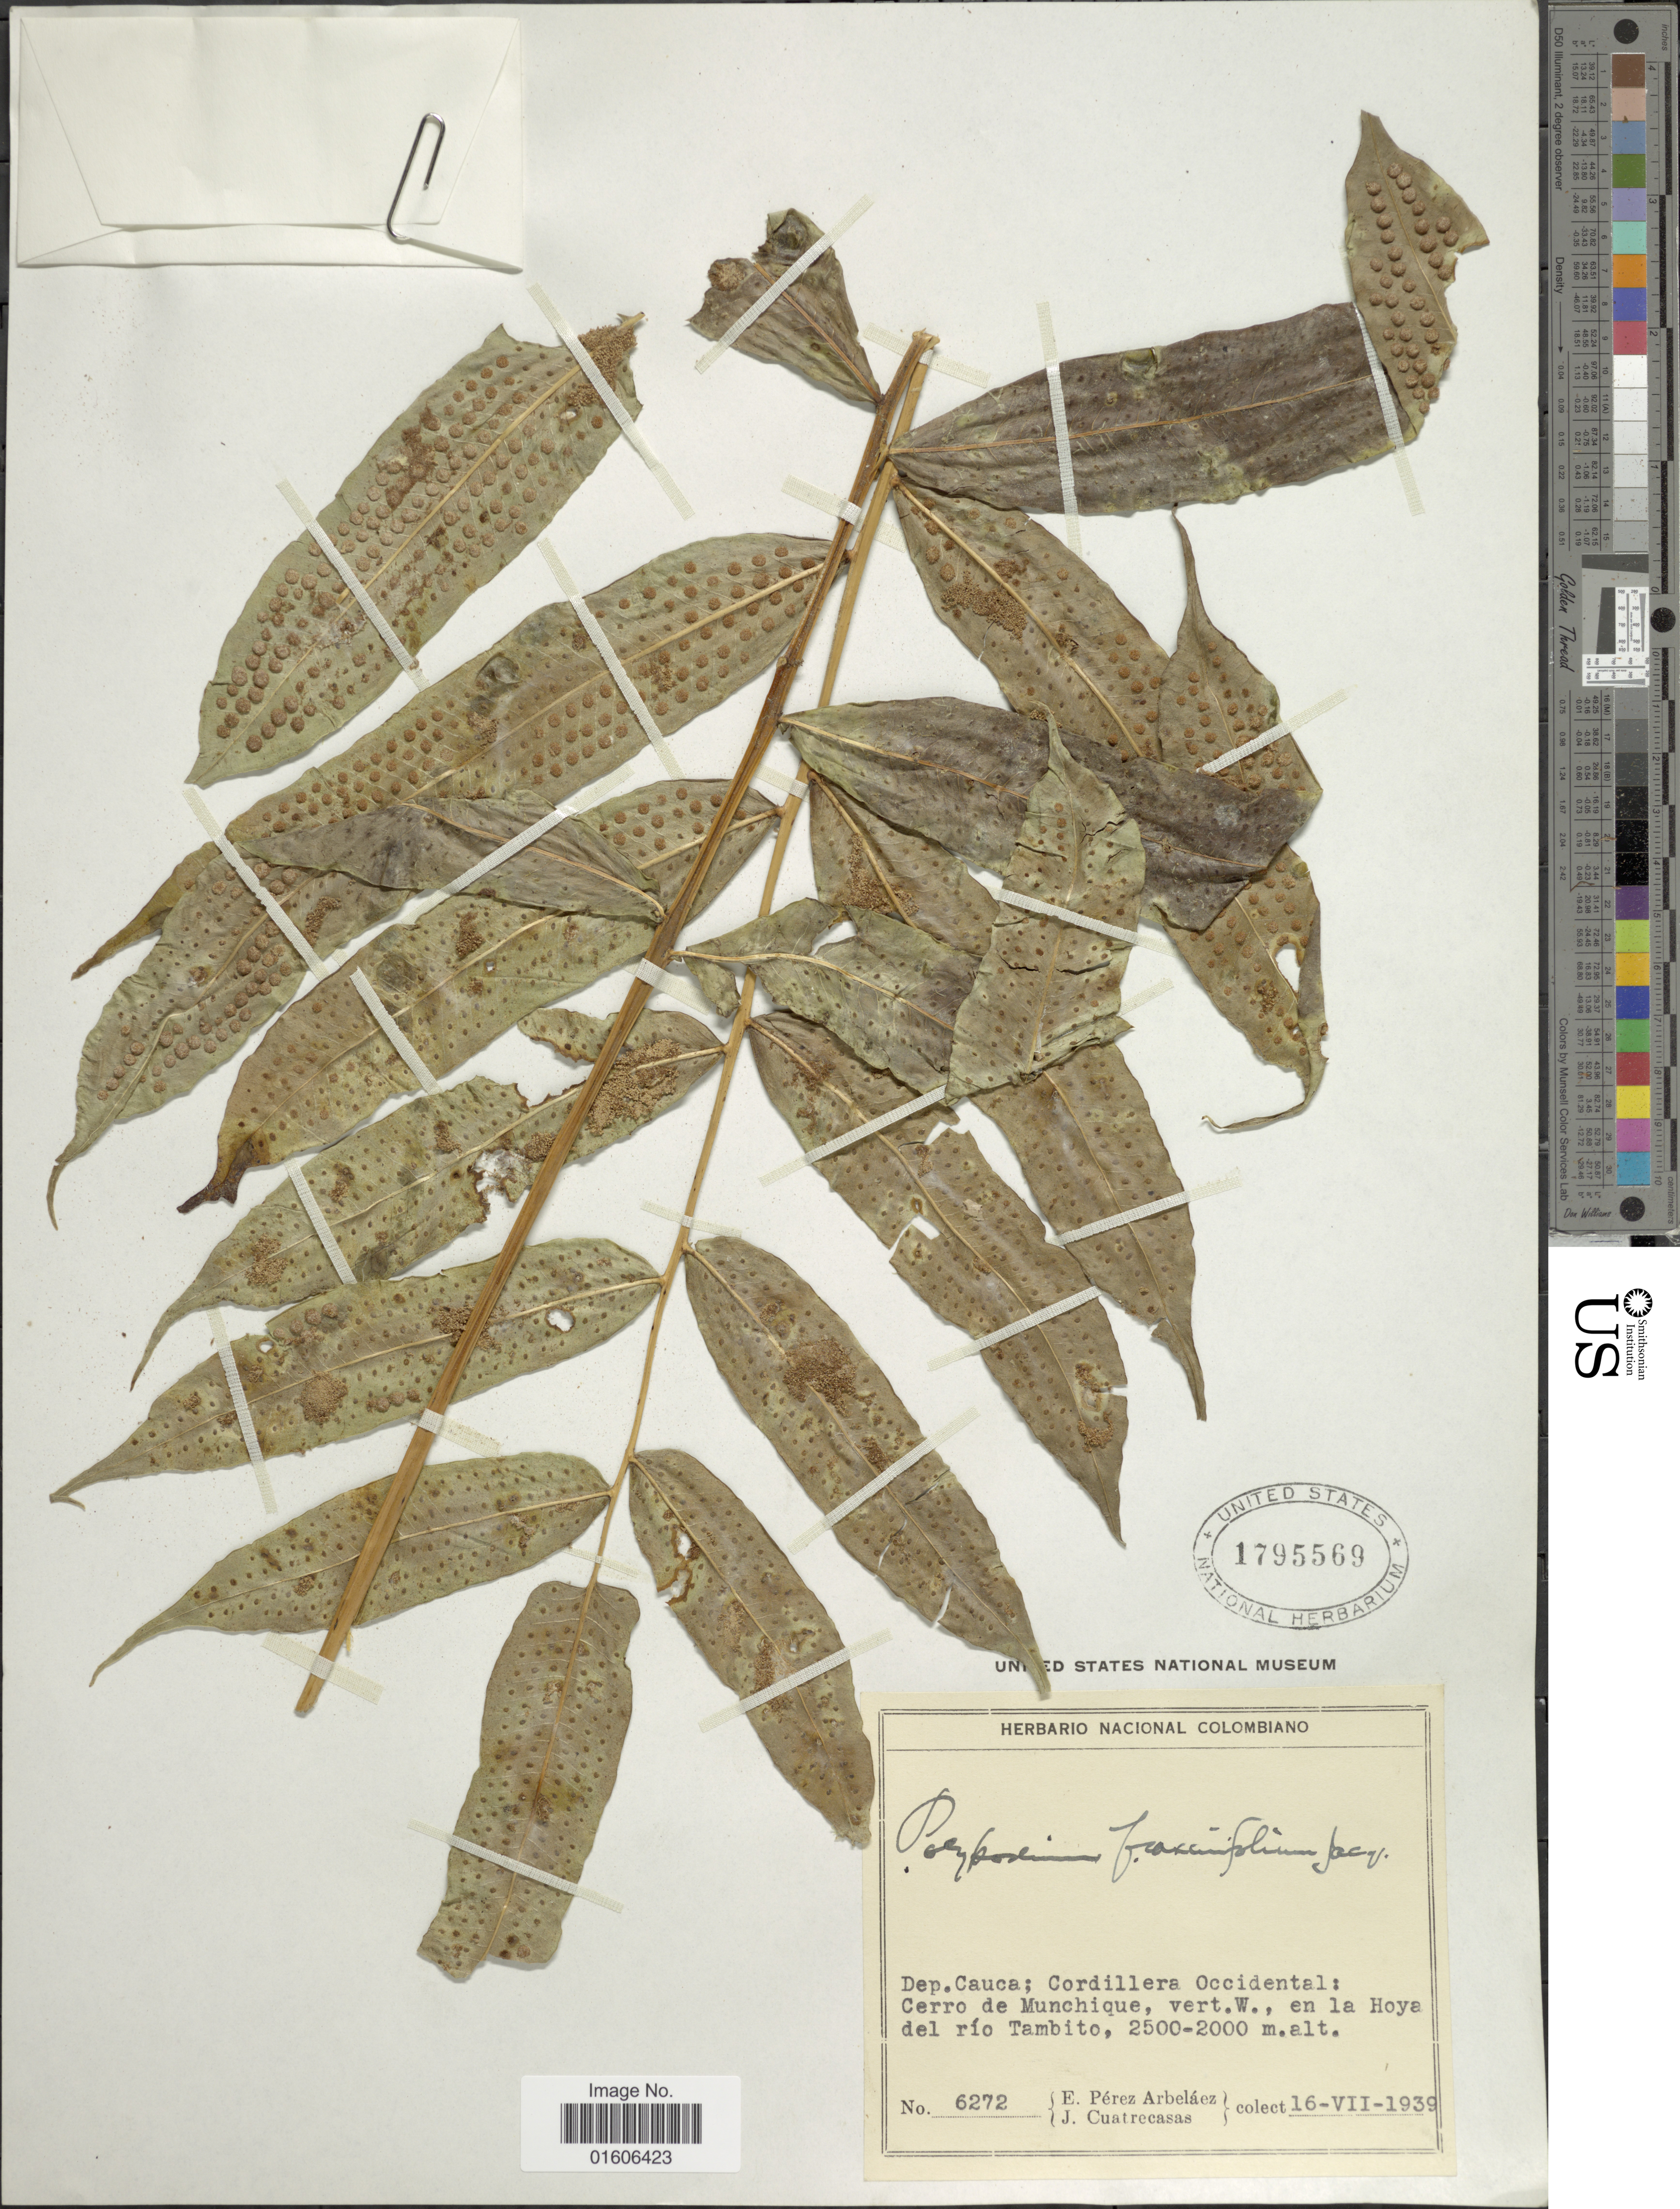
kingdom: Plantae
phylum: Tracheophyta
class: Polypodiopsida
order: Polypodiales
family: Polypodiaceae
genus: Serpocaulon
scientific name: Serpocaulon fraxinifolium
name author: (Jacq.) A.R. Sm.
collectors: E. Pérez Arbeláez & J. Cuatrecasas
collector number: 6272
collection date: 1939-07-16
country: Colombia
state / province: Cauca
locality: Dep. Cauca; Cordillera Occidental: Cerro de Munchique, vert. W., en la Hoya del río Tambito.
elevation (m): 2000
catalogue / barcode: US 1795569